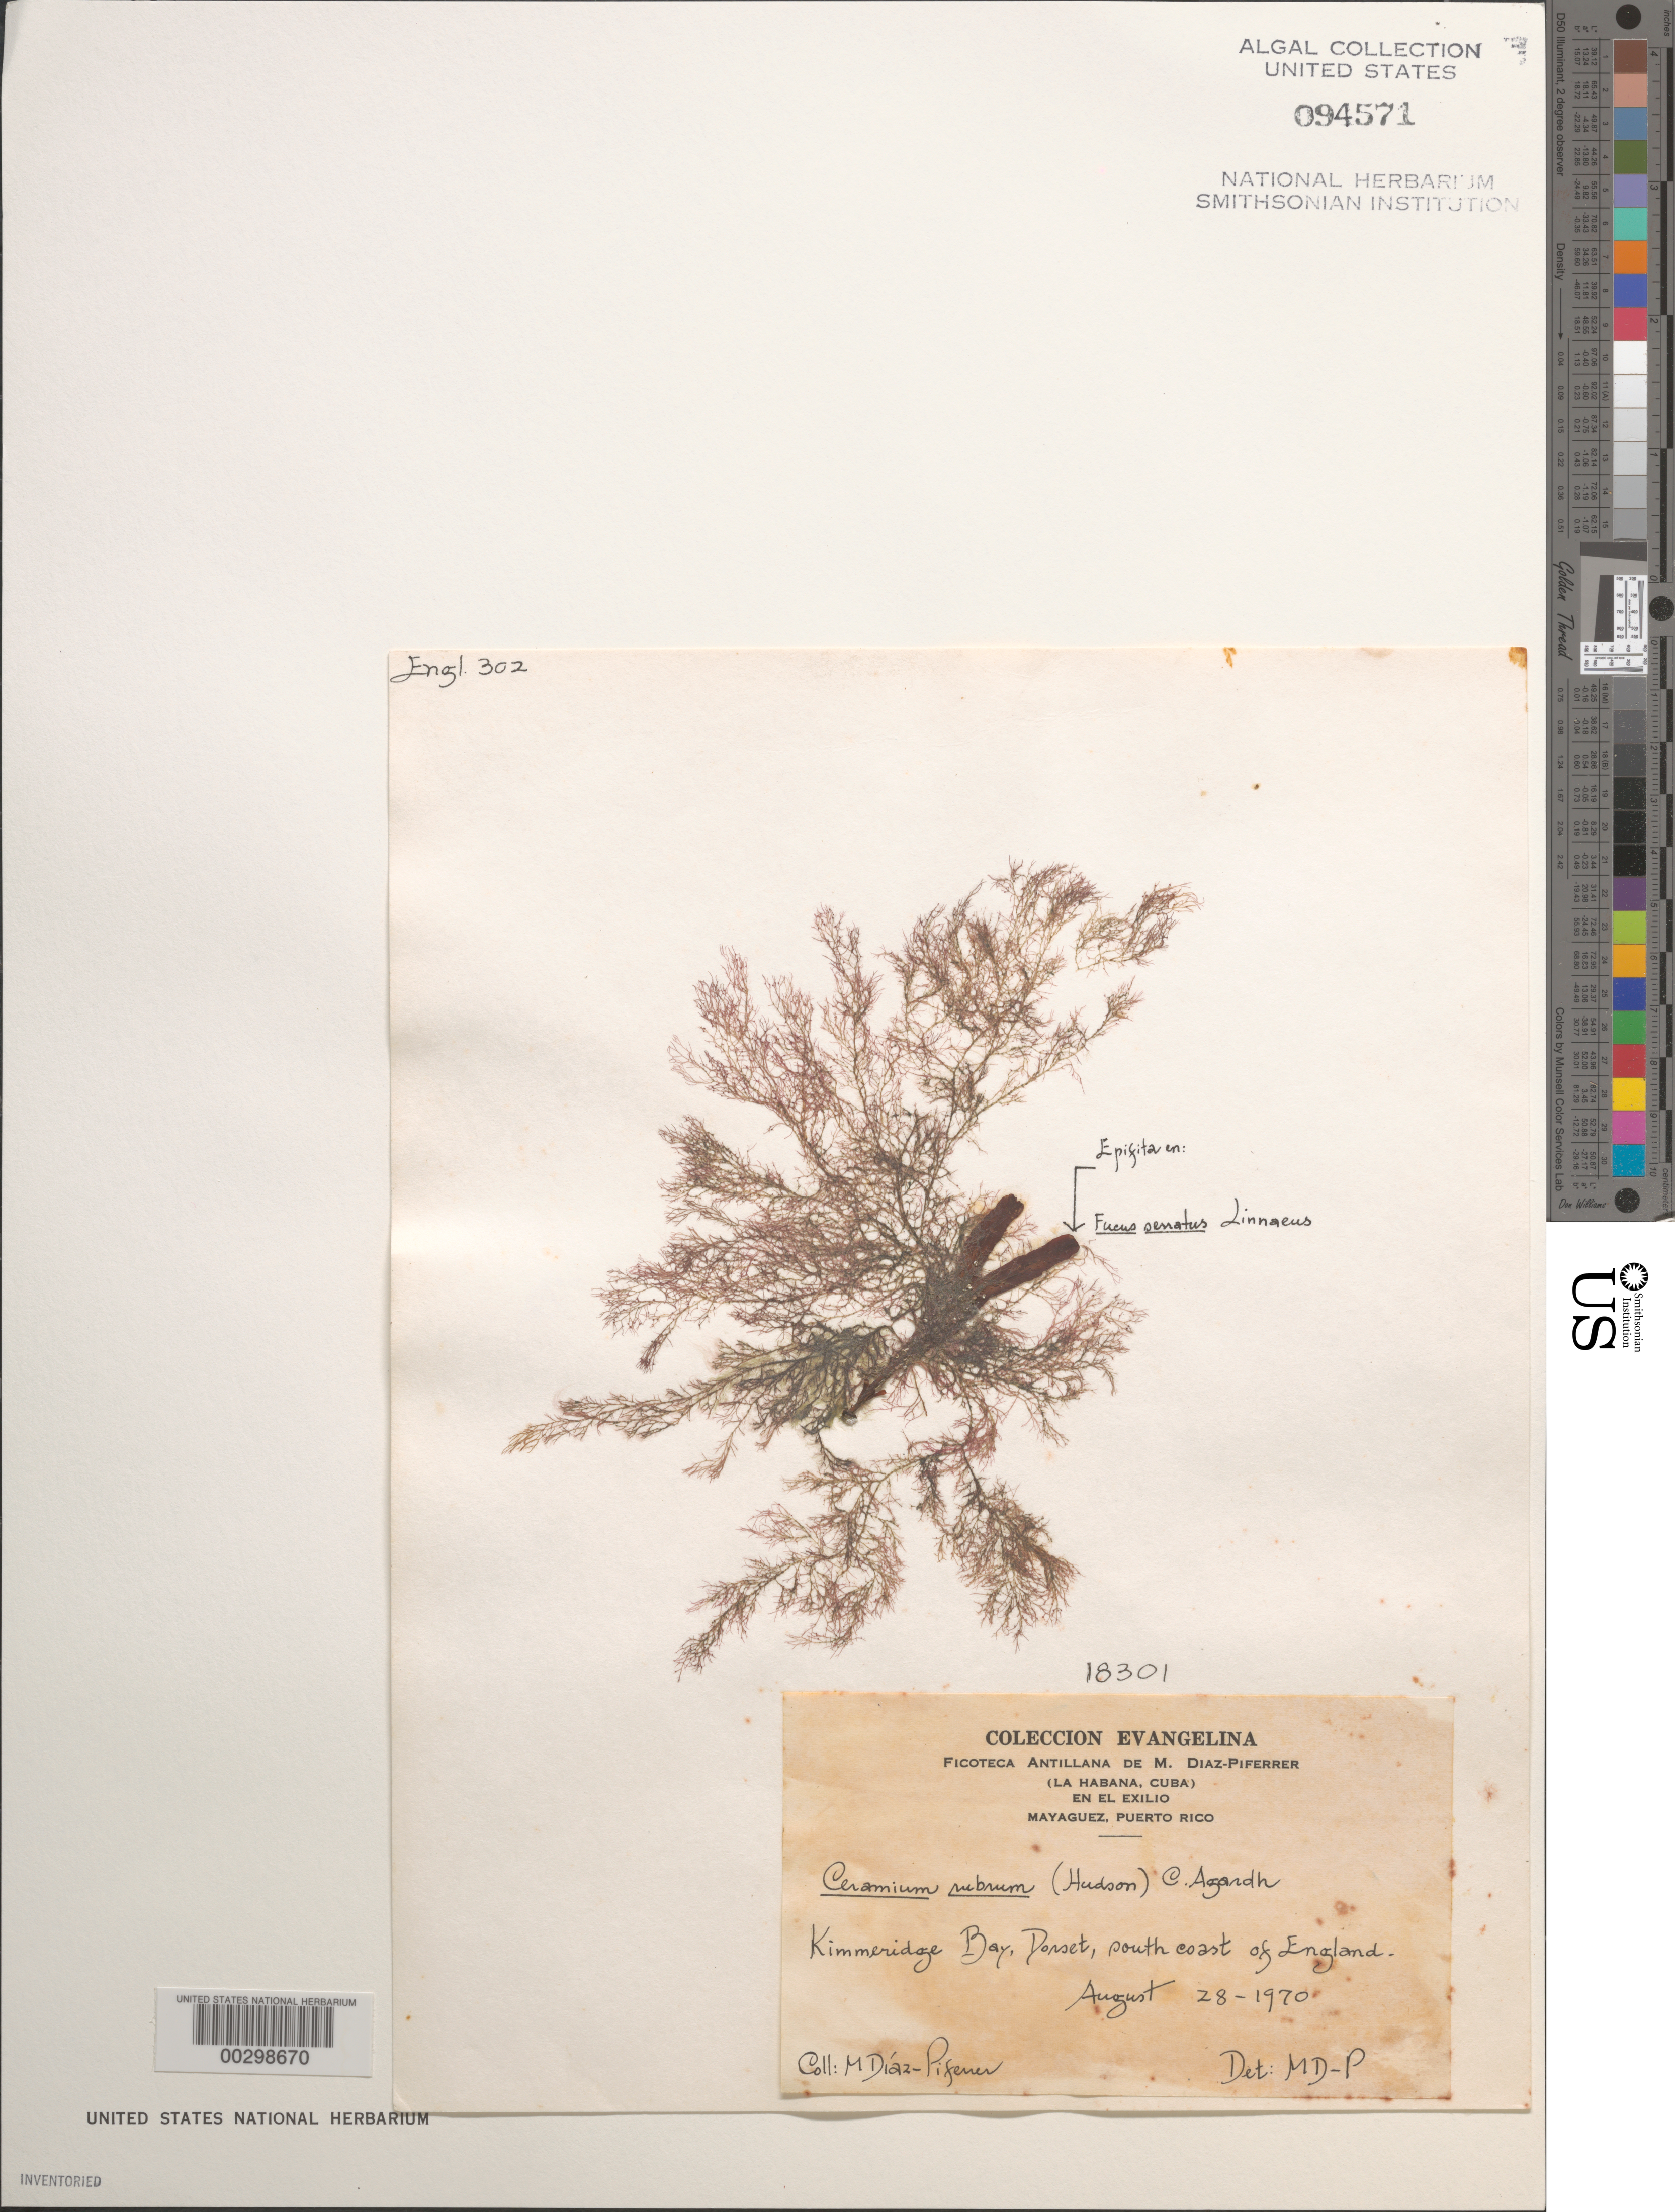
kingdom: Plantae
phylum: Rhodophyta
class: Florideophyceae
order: Ceramiales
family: Ceramiaceae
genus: Ceramium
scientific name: Ceramium rubrum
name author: C. Agardh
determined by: Diaz-Piferrer, M.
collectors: M. Diaz-Piferrer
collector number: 18301 & ENGL. 302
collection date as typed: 28 Aug 1970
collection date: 1970-08-28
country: United Kingdom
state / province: England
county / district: Dorset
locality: Kimmeridge Bay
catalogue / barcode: US 94571